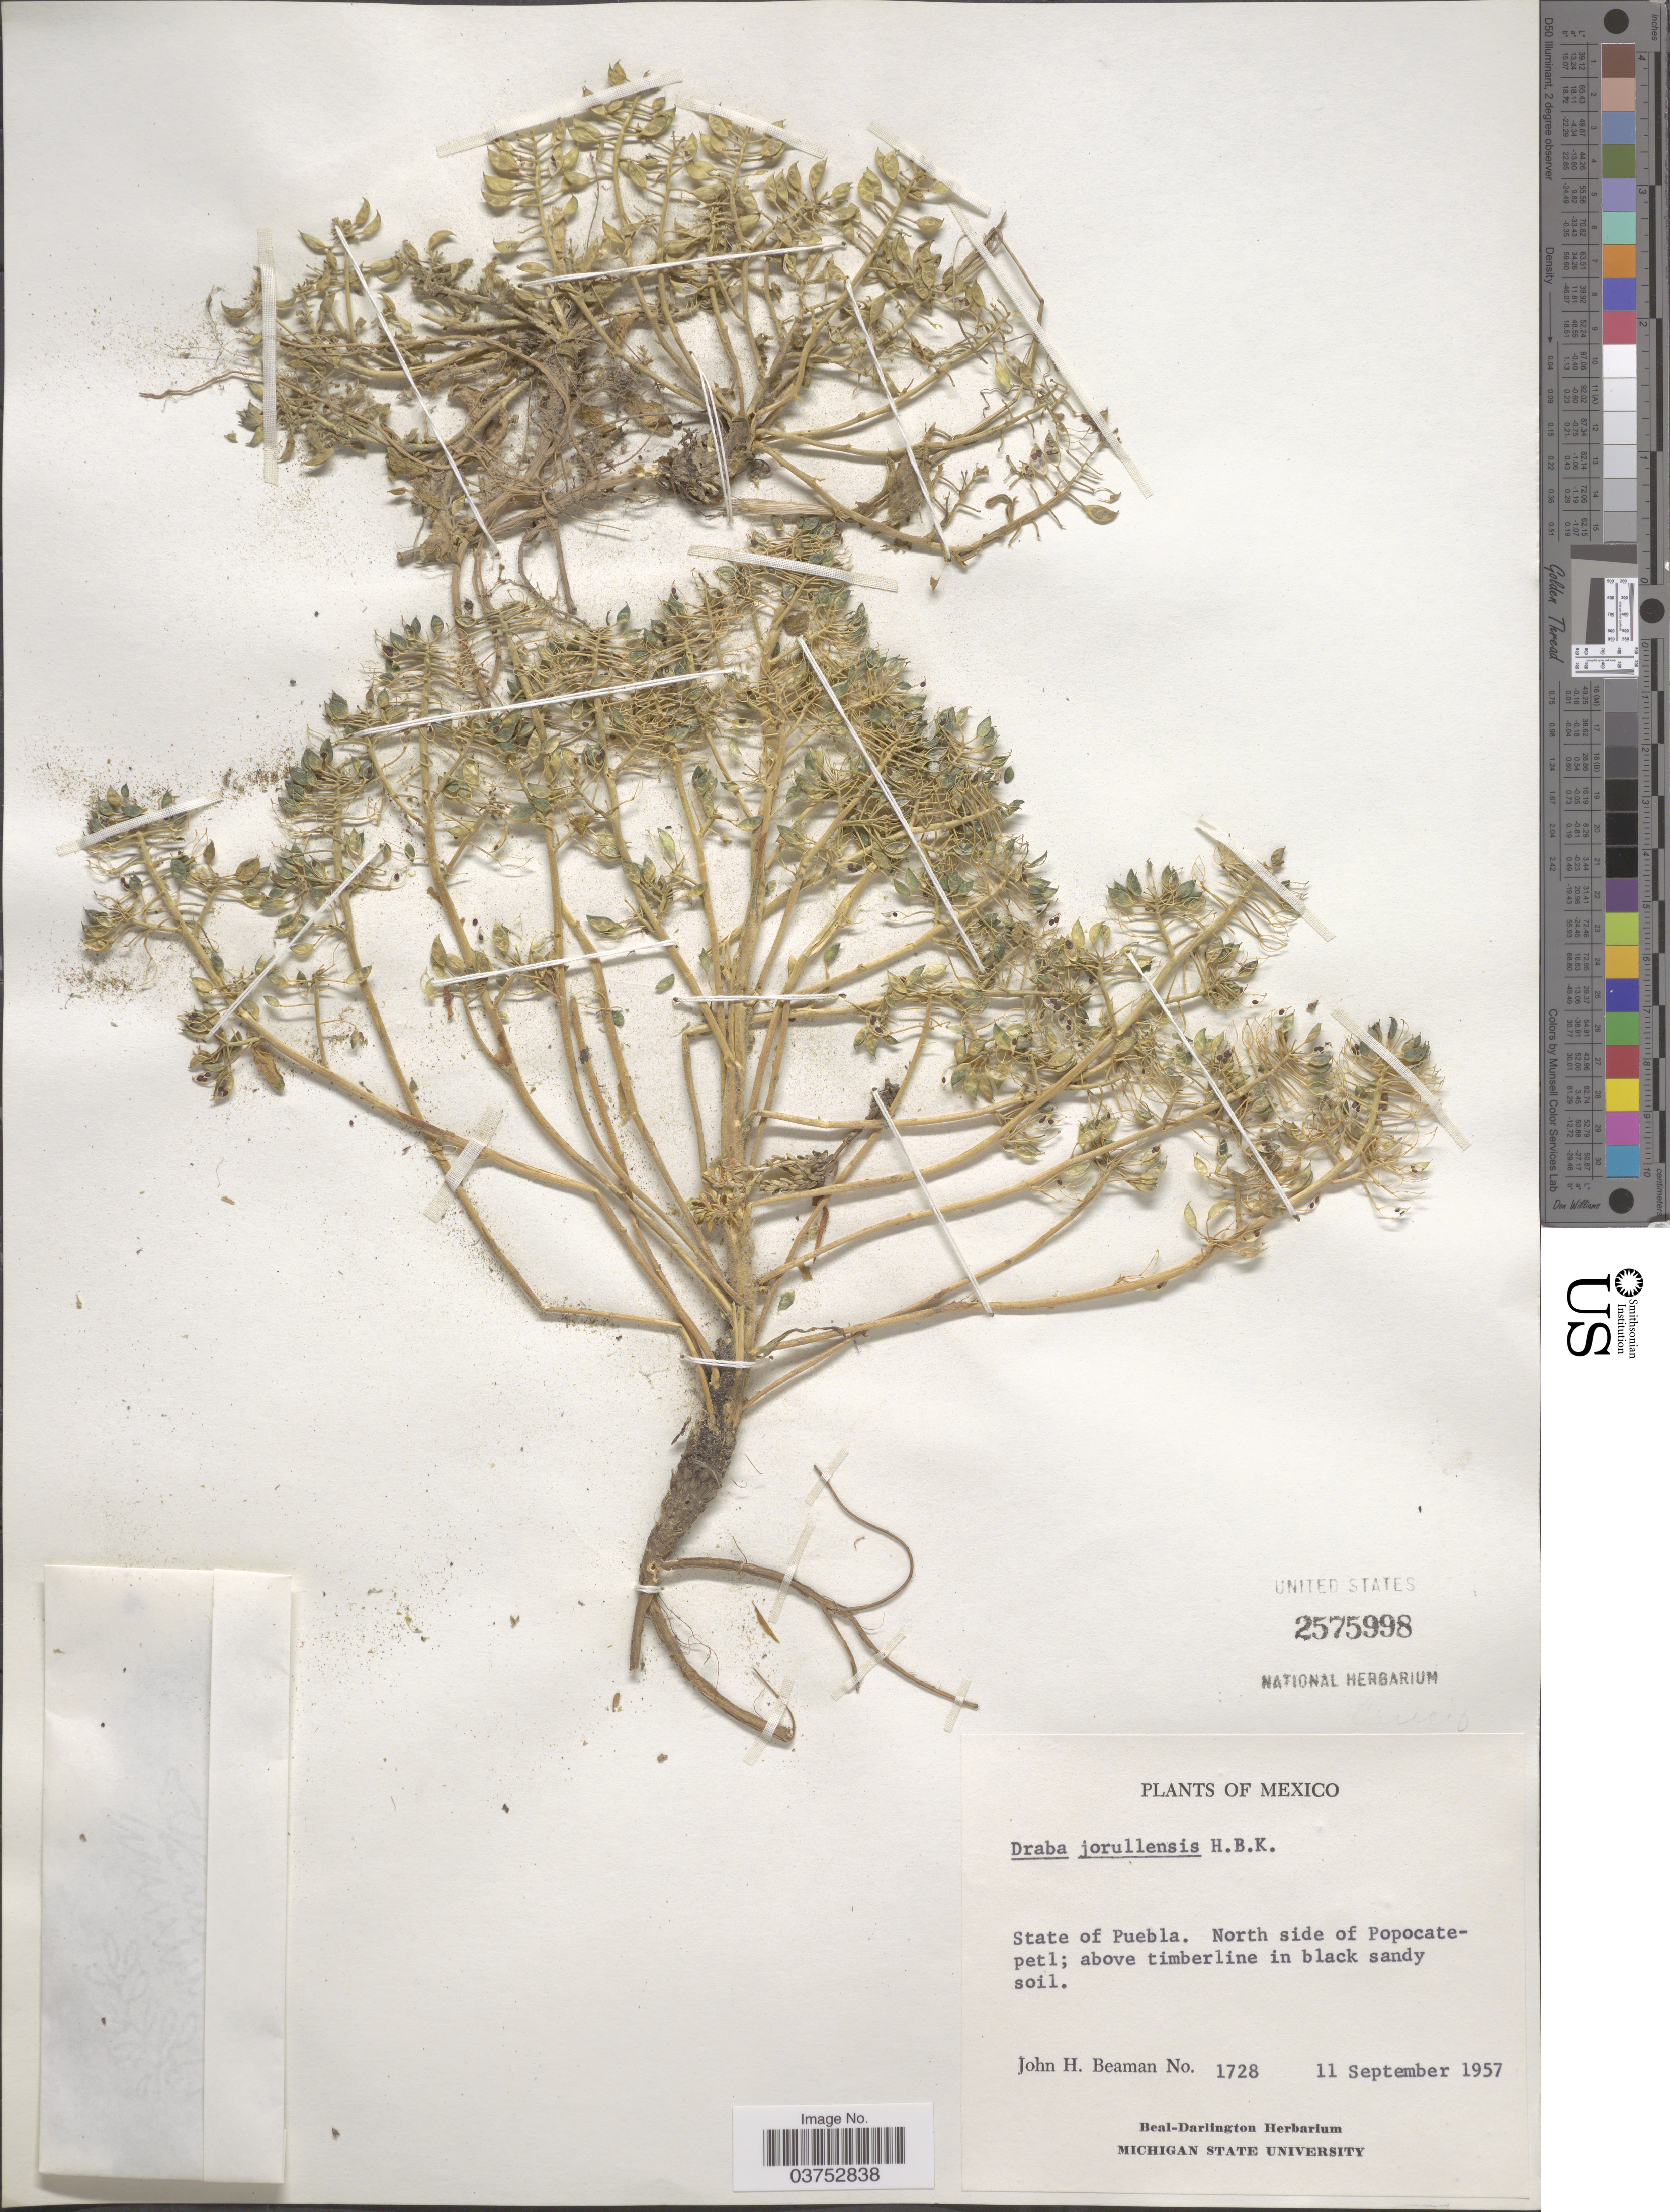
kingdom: Plantae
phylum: Tracheophyta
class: Magnoliopsida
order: Brassicales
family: Brassicaceae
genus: Draba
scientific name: Draba jorullensis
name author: Kunth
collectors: J. H. Beaman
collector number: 1728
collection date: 1957-09-11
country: Mexico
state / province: Puebla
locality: North side of Popocatepetl; above timberline in black sandy soil.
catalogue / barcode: US 2575998